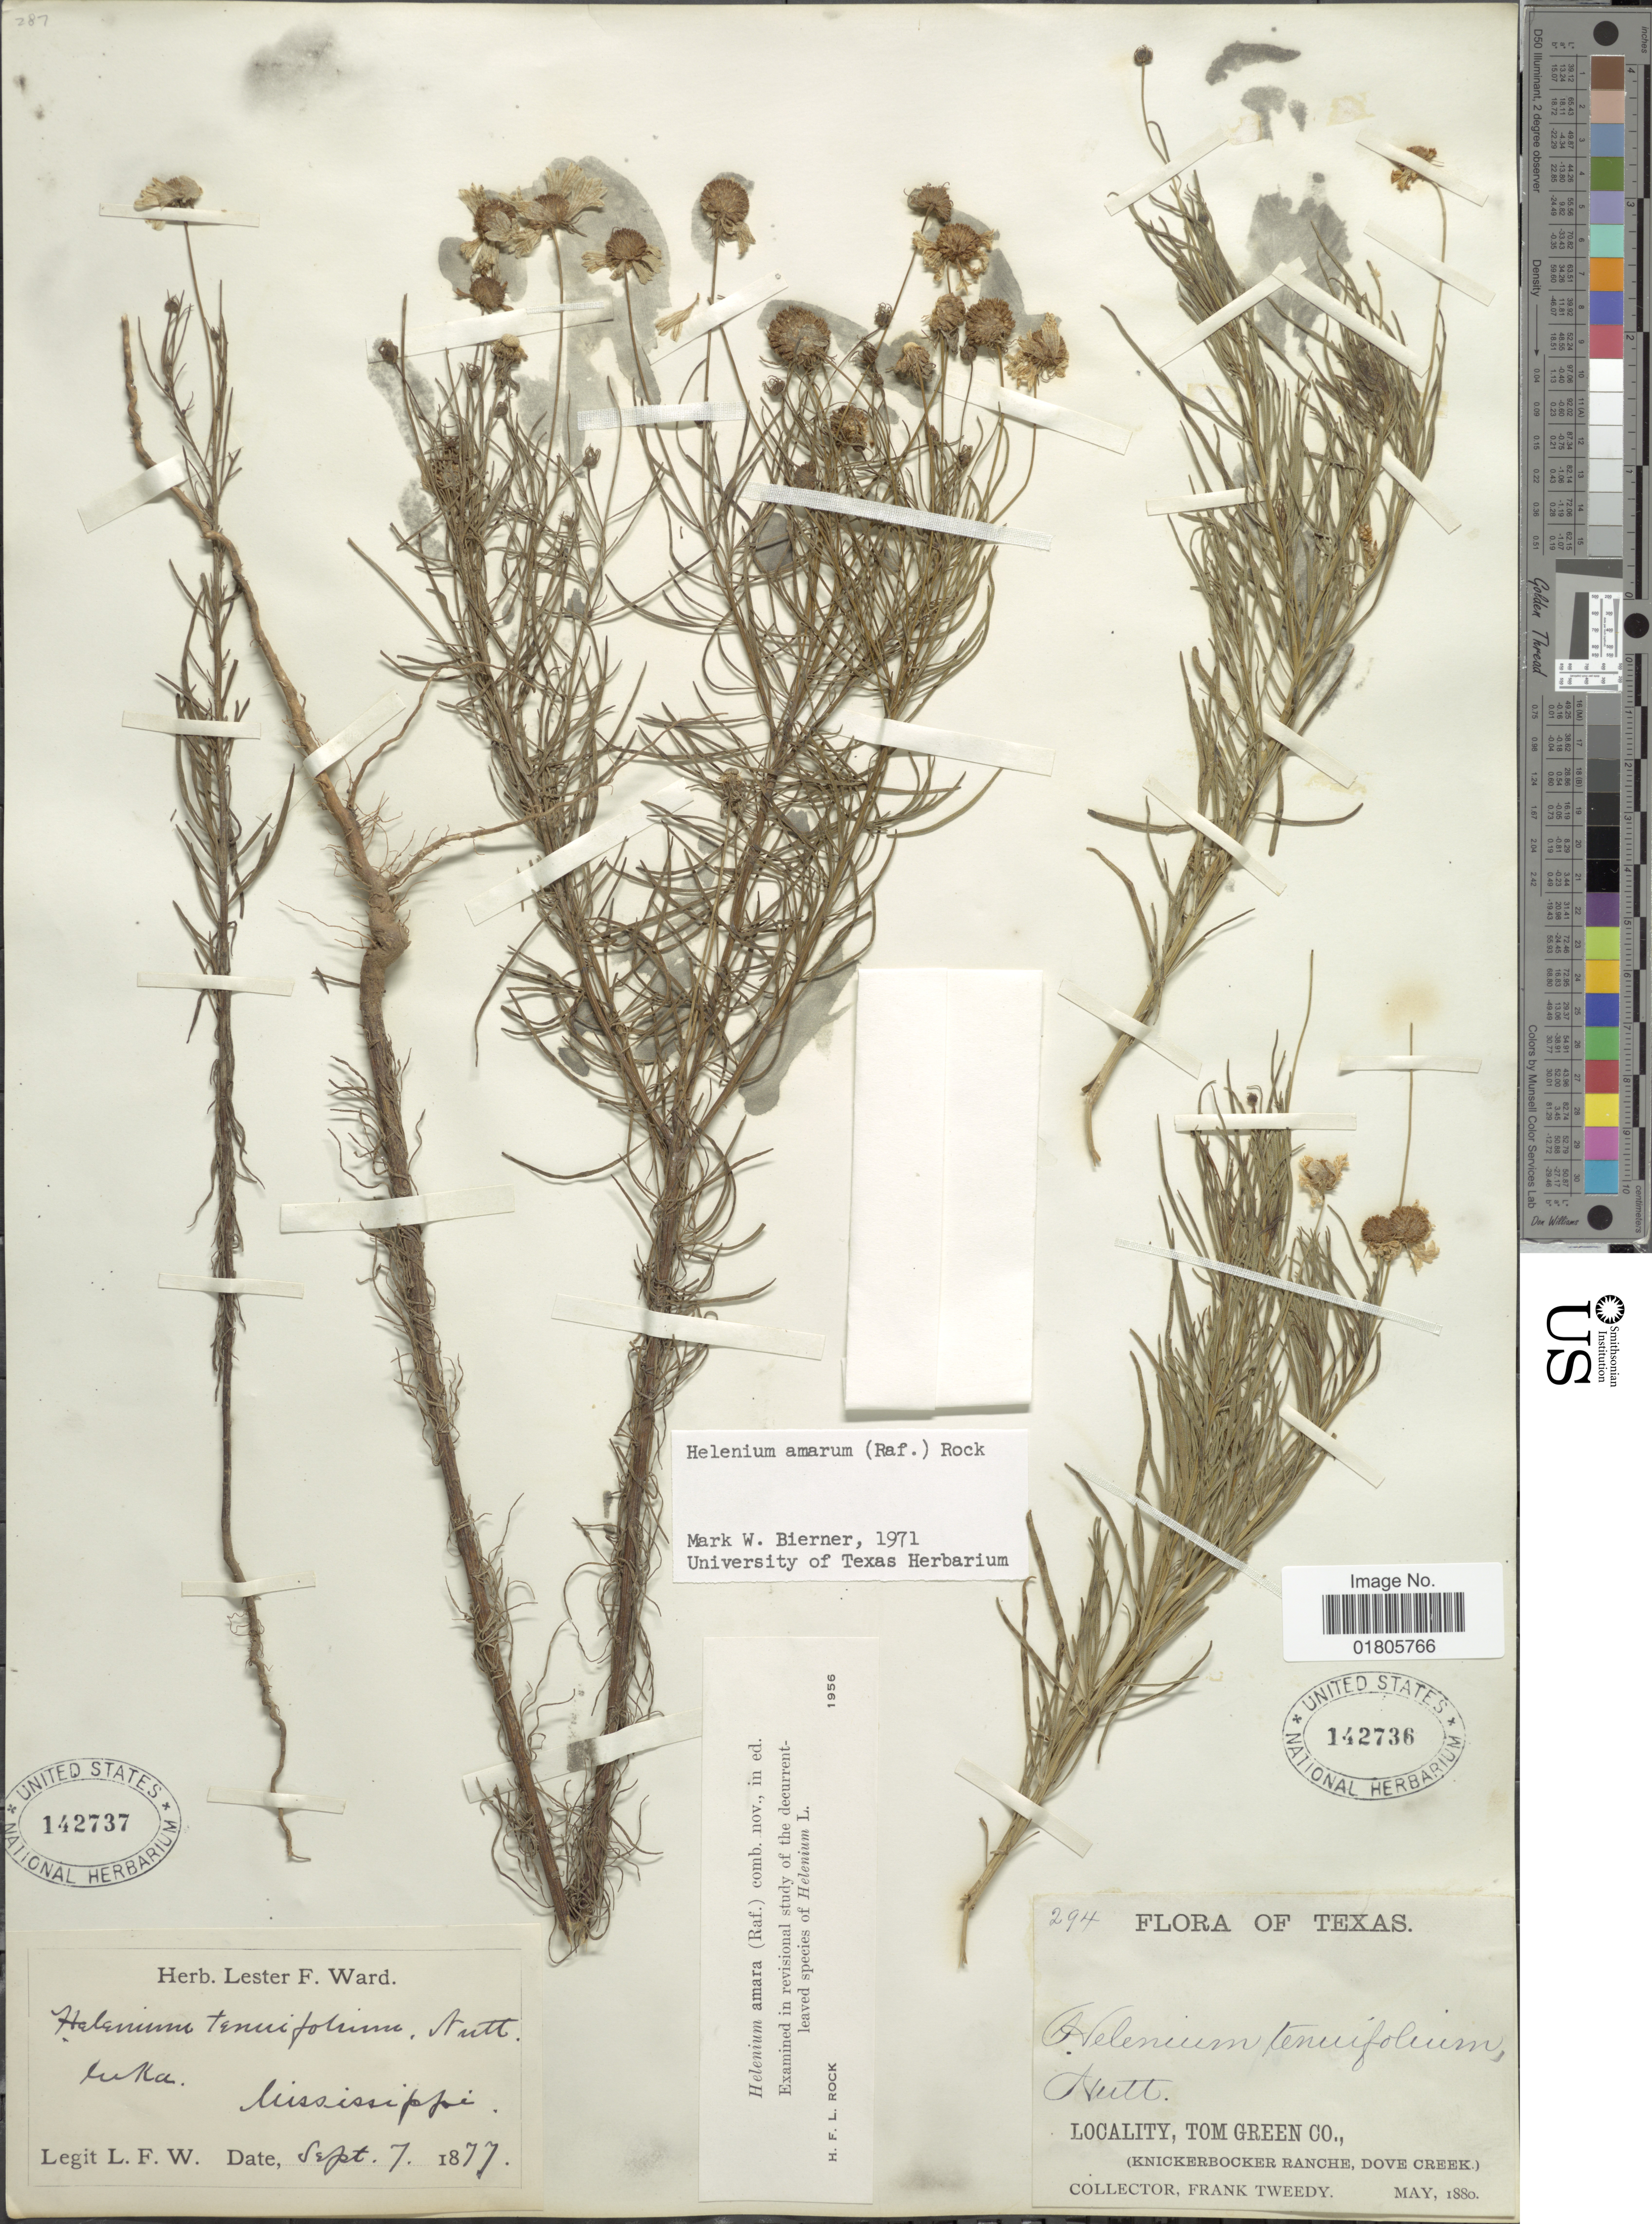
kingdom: Plantae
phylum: Tracheophyta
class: Magnoliopsida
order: Asterales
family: Asteraceae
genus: Helenium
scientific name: Helenium amarum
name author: (Raf.) H. Rock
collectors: L. F. Ward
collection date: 1877-09-07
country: United States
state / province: Mississippi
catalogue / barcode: US 142737-2